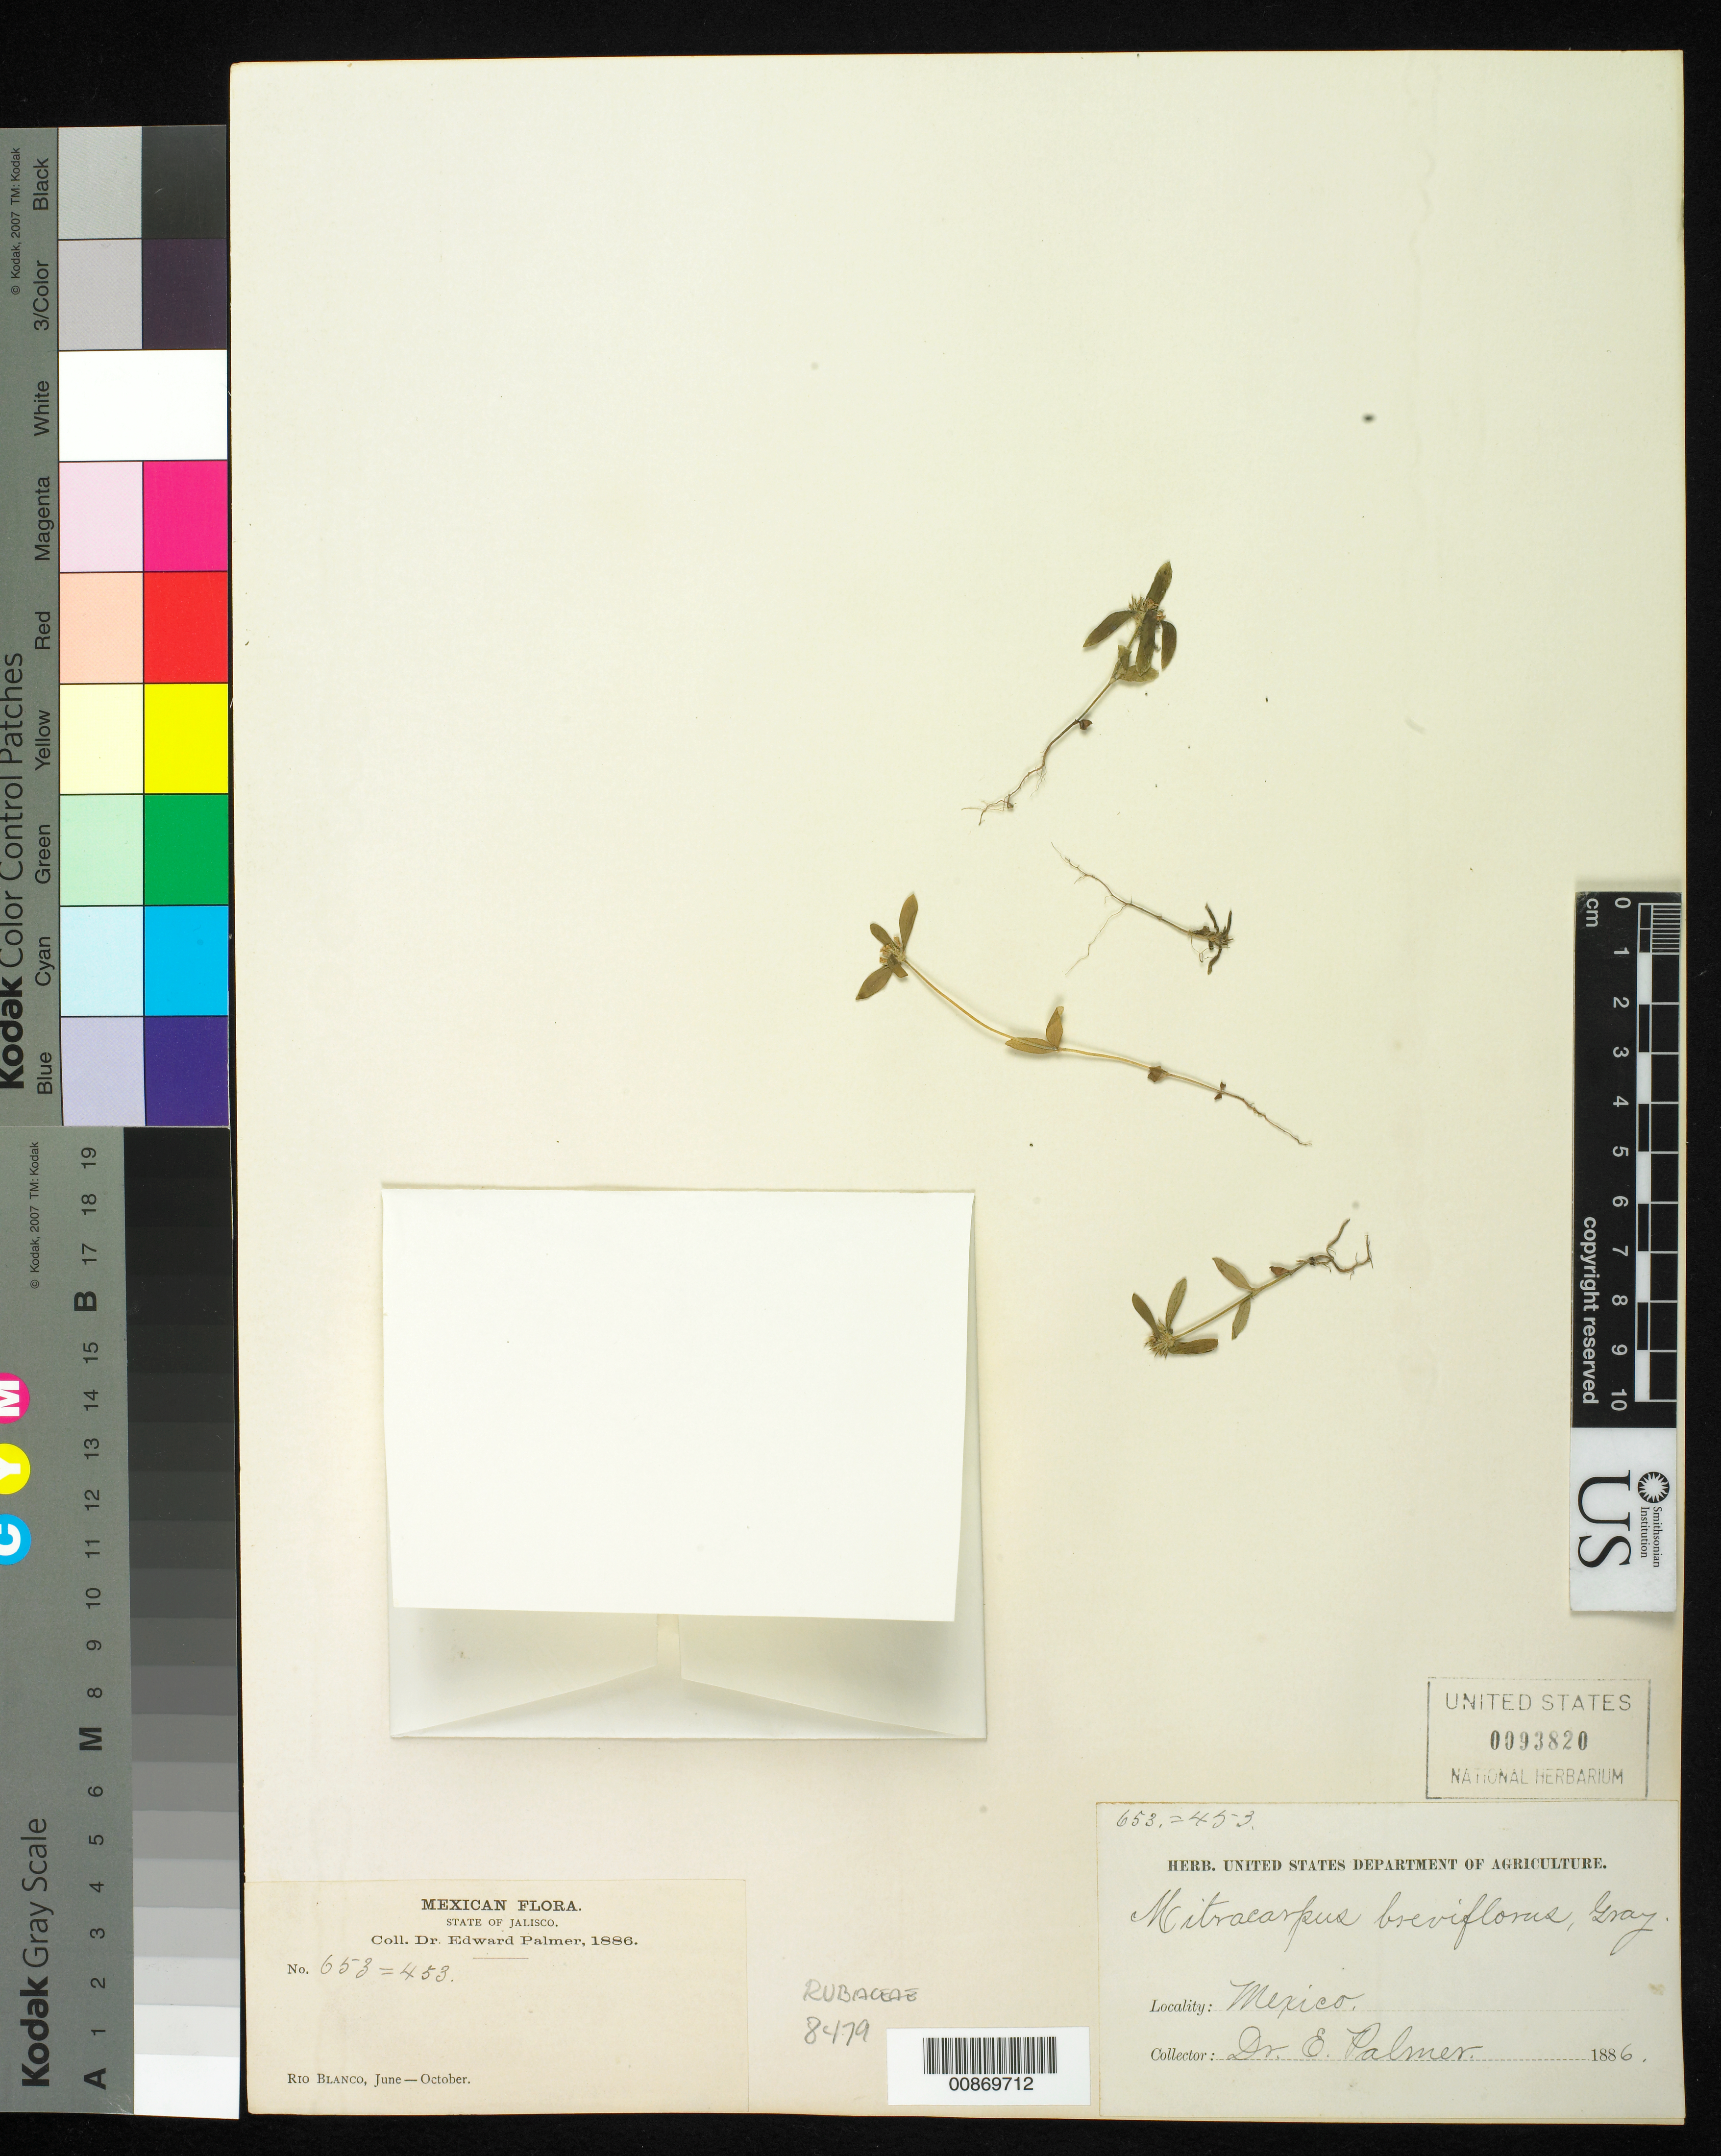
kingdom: Plantae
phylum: Tracheophyta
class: Magnoliopsida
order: Gentianales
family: Rubiaceae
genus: Mitracarpus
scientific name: Mitracarpus breviflorus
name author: A. Gray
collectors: E. Palmer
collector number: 653 = 453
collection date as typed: Jun 1886 to -- Oct 1886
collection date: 1886-06/1886-10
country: Mexico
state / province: Jalisco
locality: Rio Blanco, Jalisco.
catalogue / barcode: US 93820